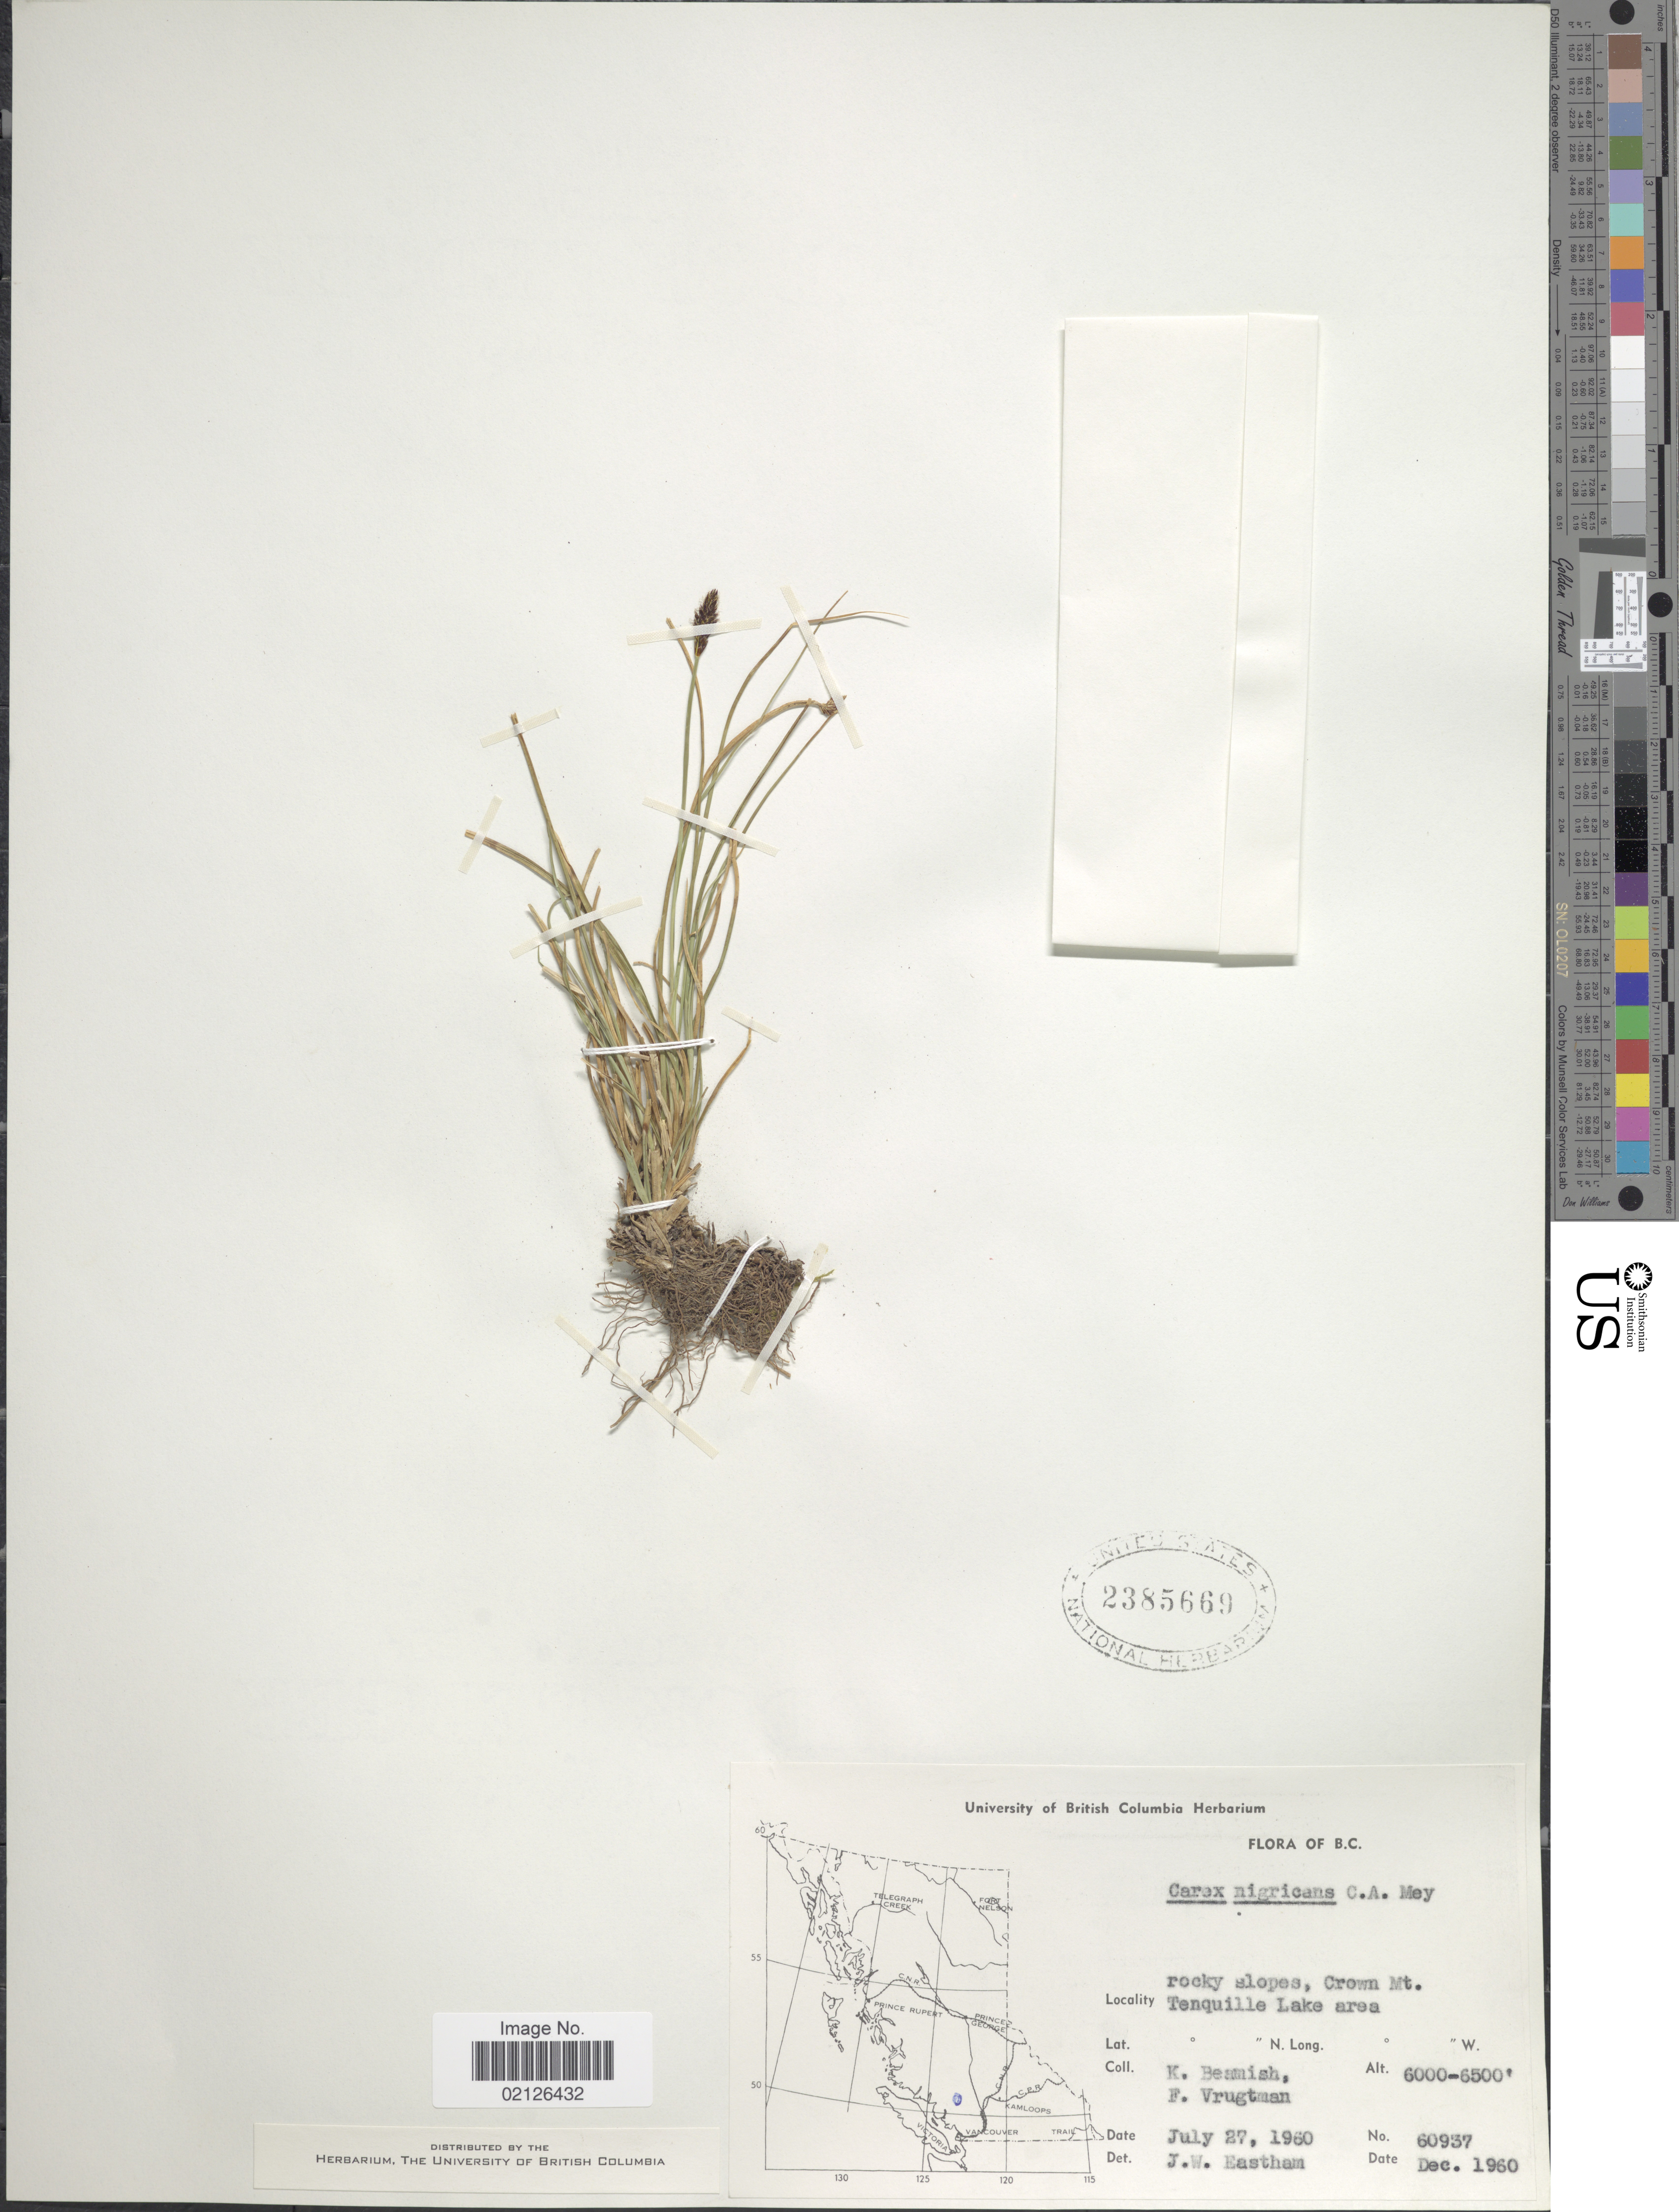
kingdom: Plantae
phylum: Tracheophyta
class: Liliopsida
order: Poales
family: Cyperaceae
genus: Carex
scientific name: Carex nigricans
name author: C.A. Mey.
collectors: J. Eastham & F. Vrugtman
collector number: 60937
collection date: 1960-12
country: Canada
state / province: British Columbia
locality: Rocky slopes, Crown Mt., Tenquille Lake area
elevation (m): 1829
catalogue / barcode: US 2385669